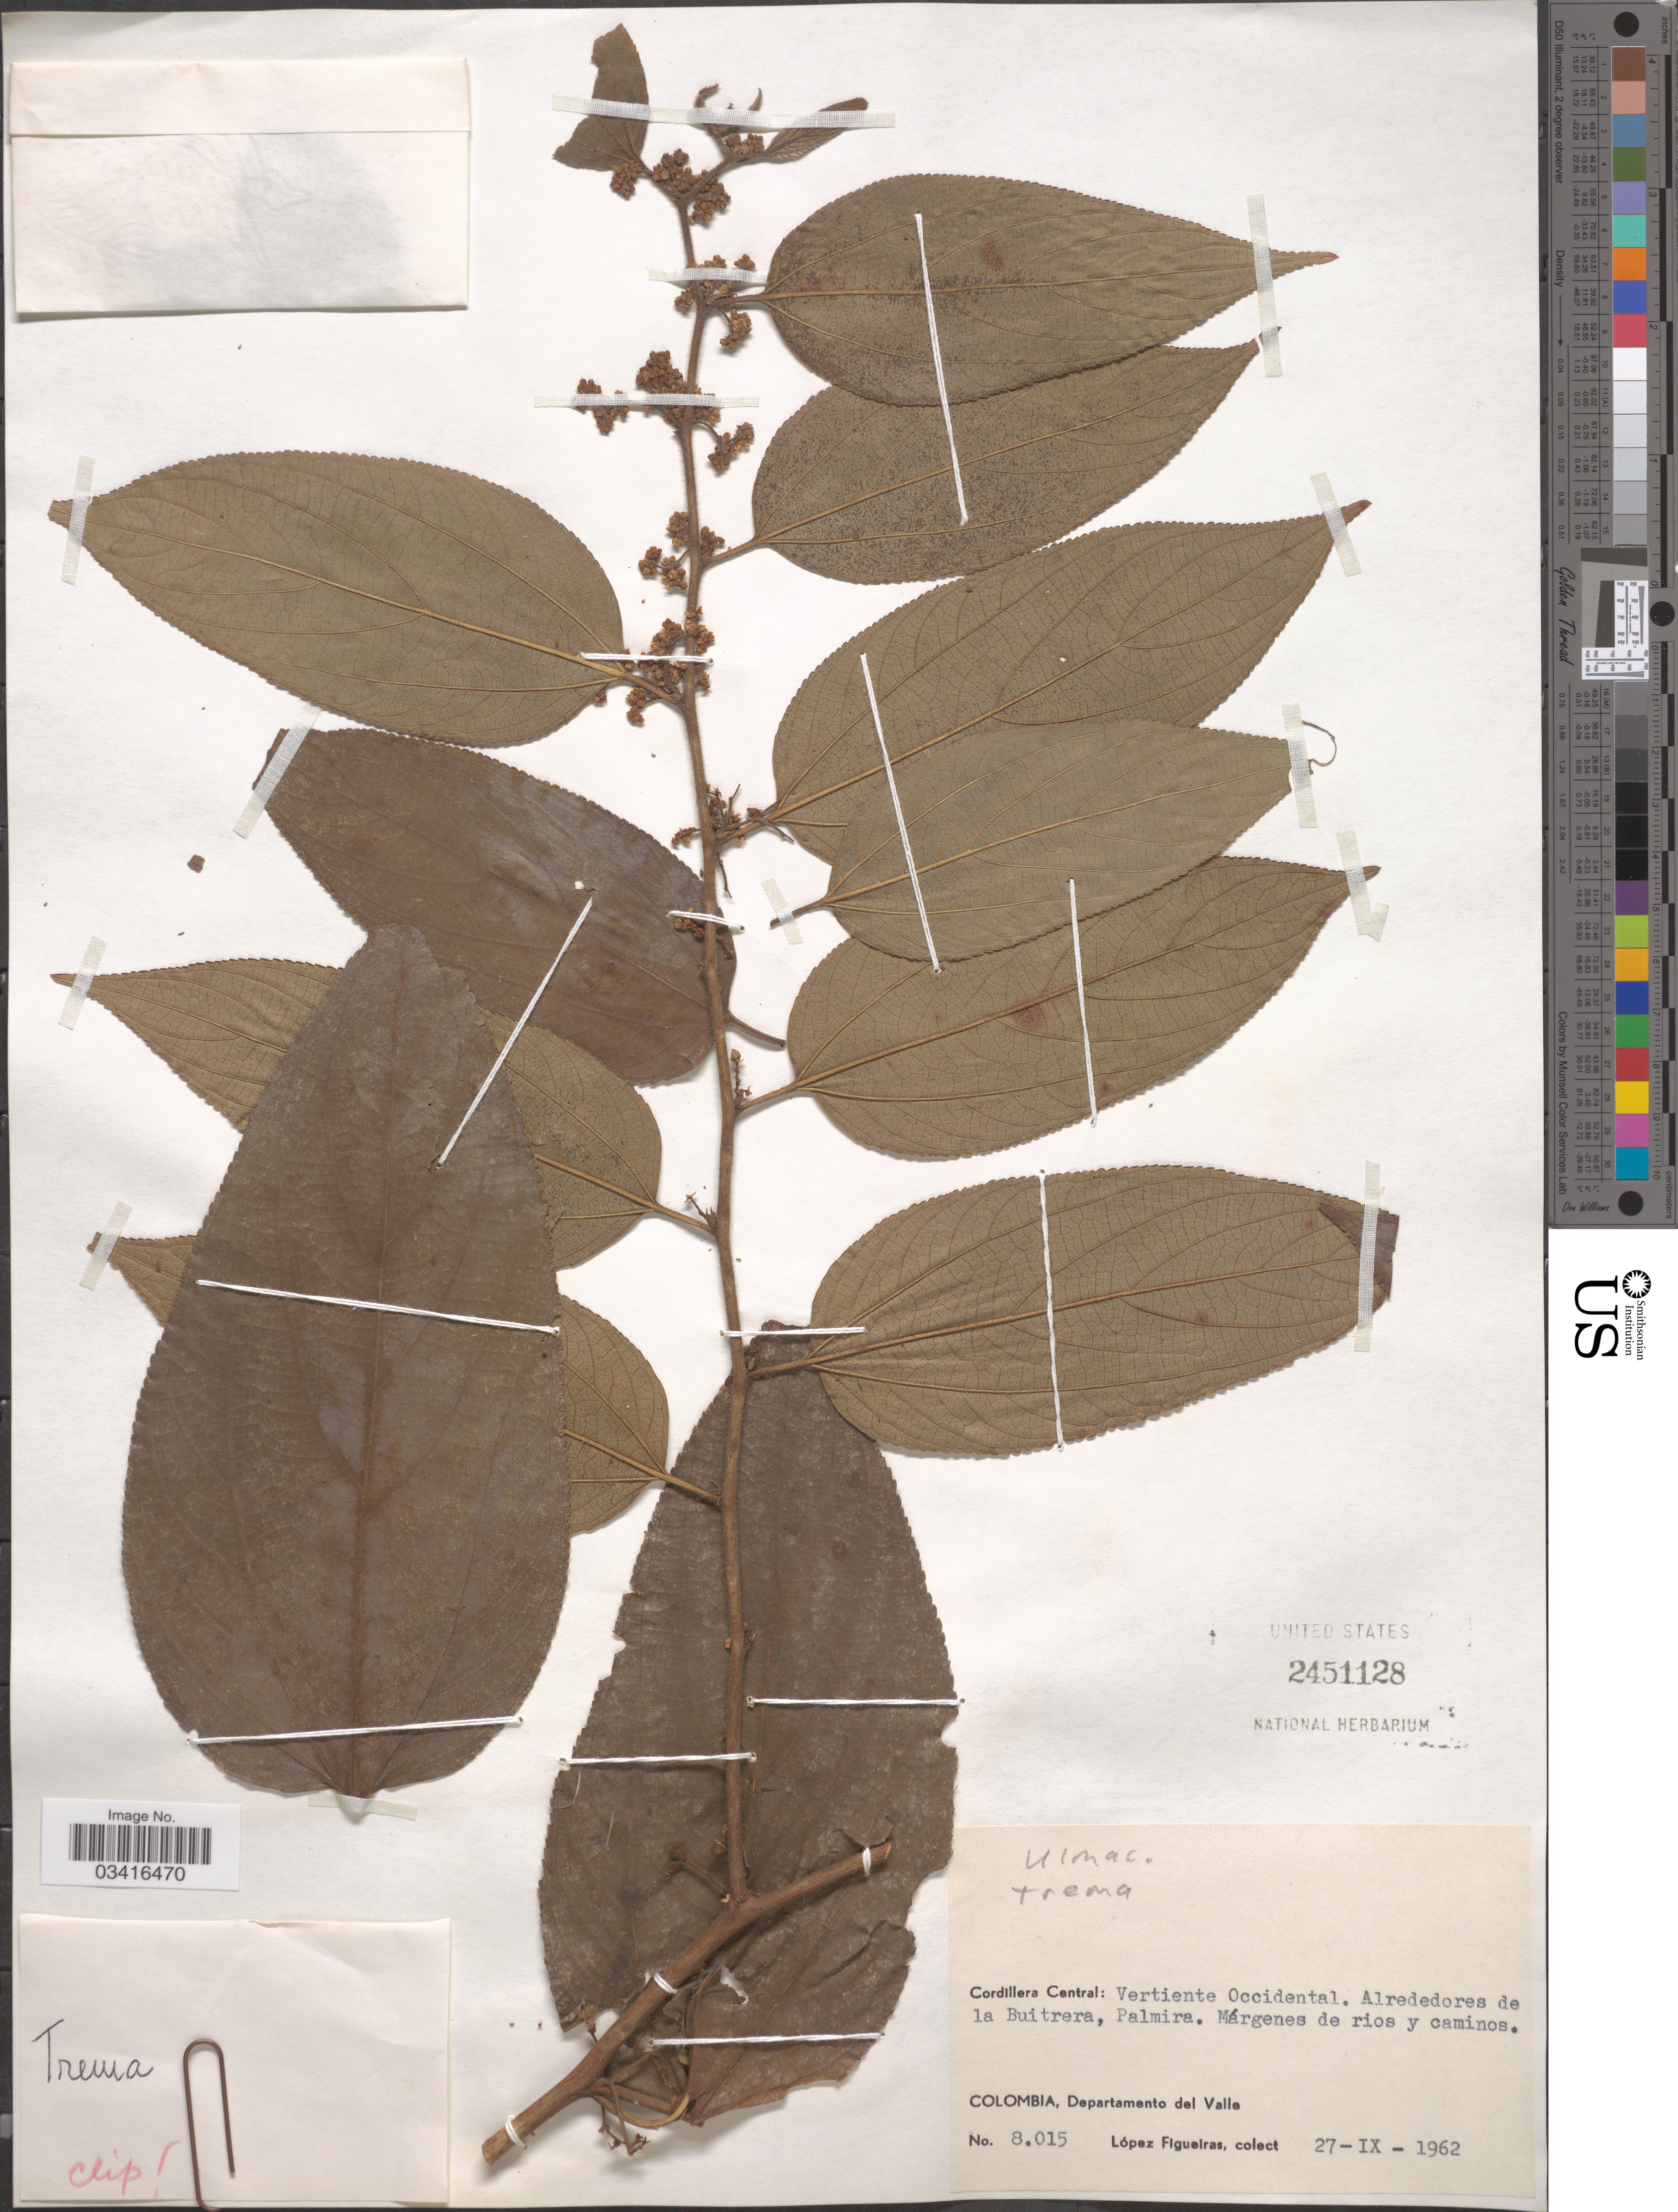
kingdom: Plantae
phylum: Tracheophyta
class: Magnoliopsida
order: Rosales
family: Cannabaceae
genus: Trema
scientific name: Trema sp.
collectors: M. López Figueiras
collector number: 8015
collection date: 1962-09-27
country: Colombia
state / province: Valle del Cauca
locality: Cordillera Occidental: Vertiente Occidental. Alrededores de la Buitrera, Palmira. Márgenes de rios y caminos. Departamento del Valle.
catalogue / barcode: US 2451128